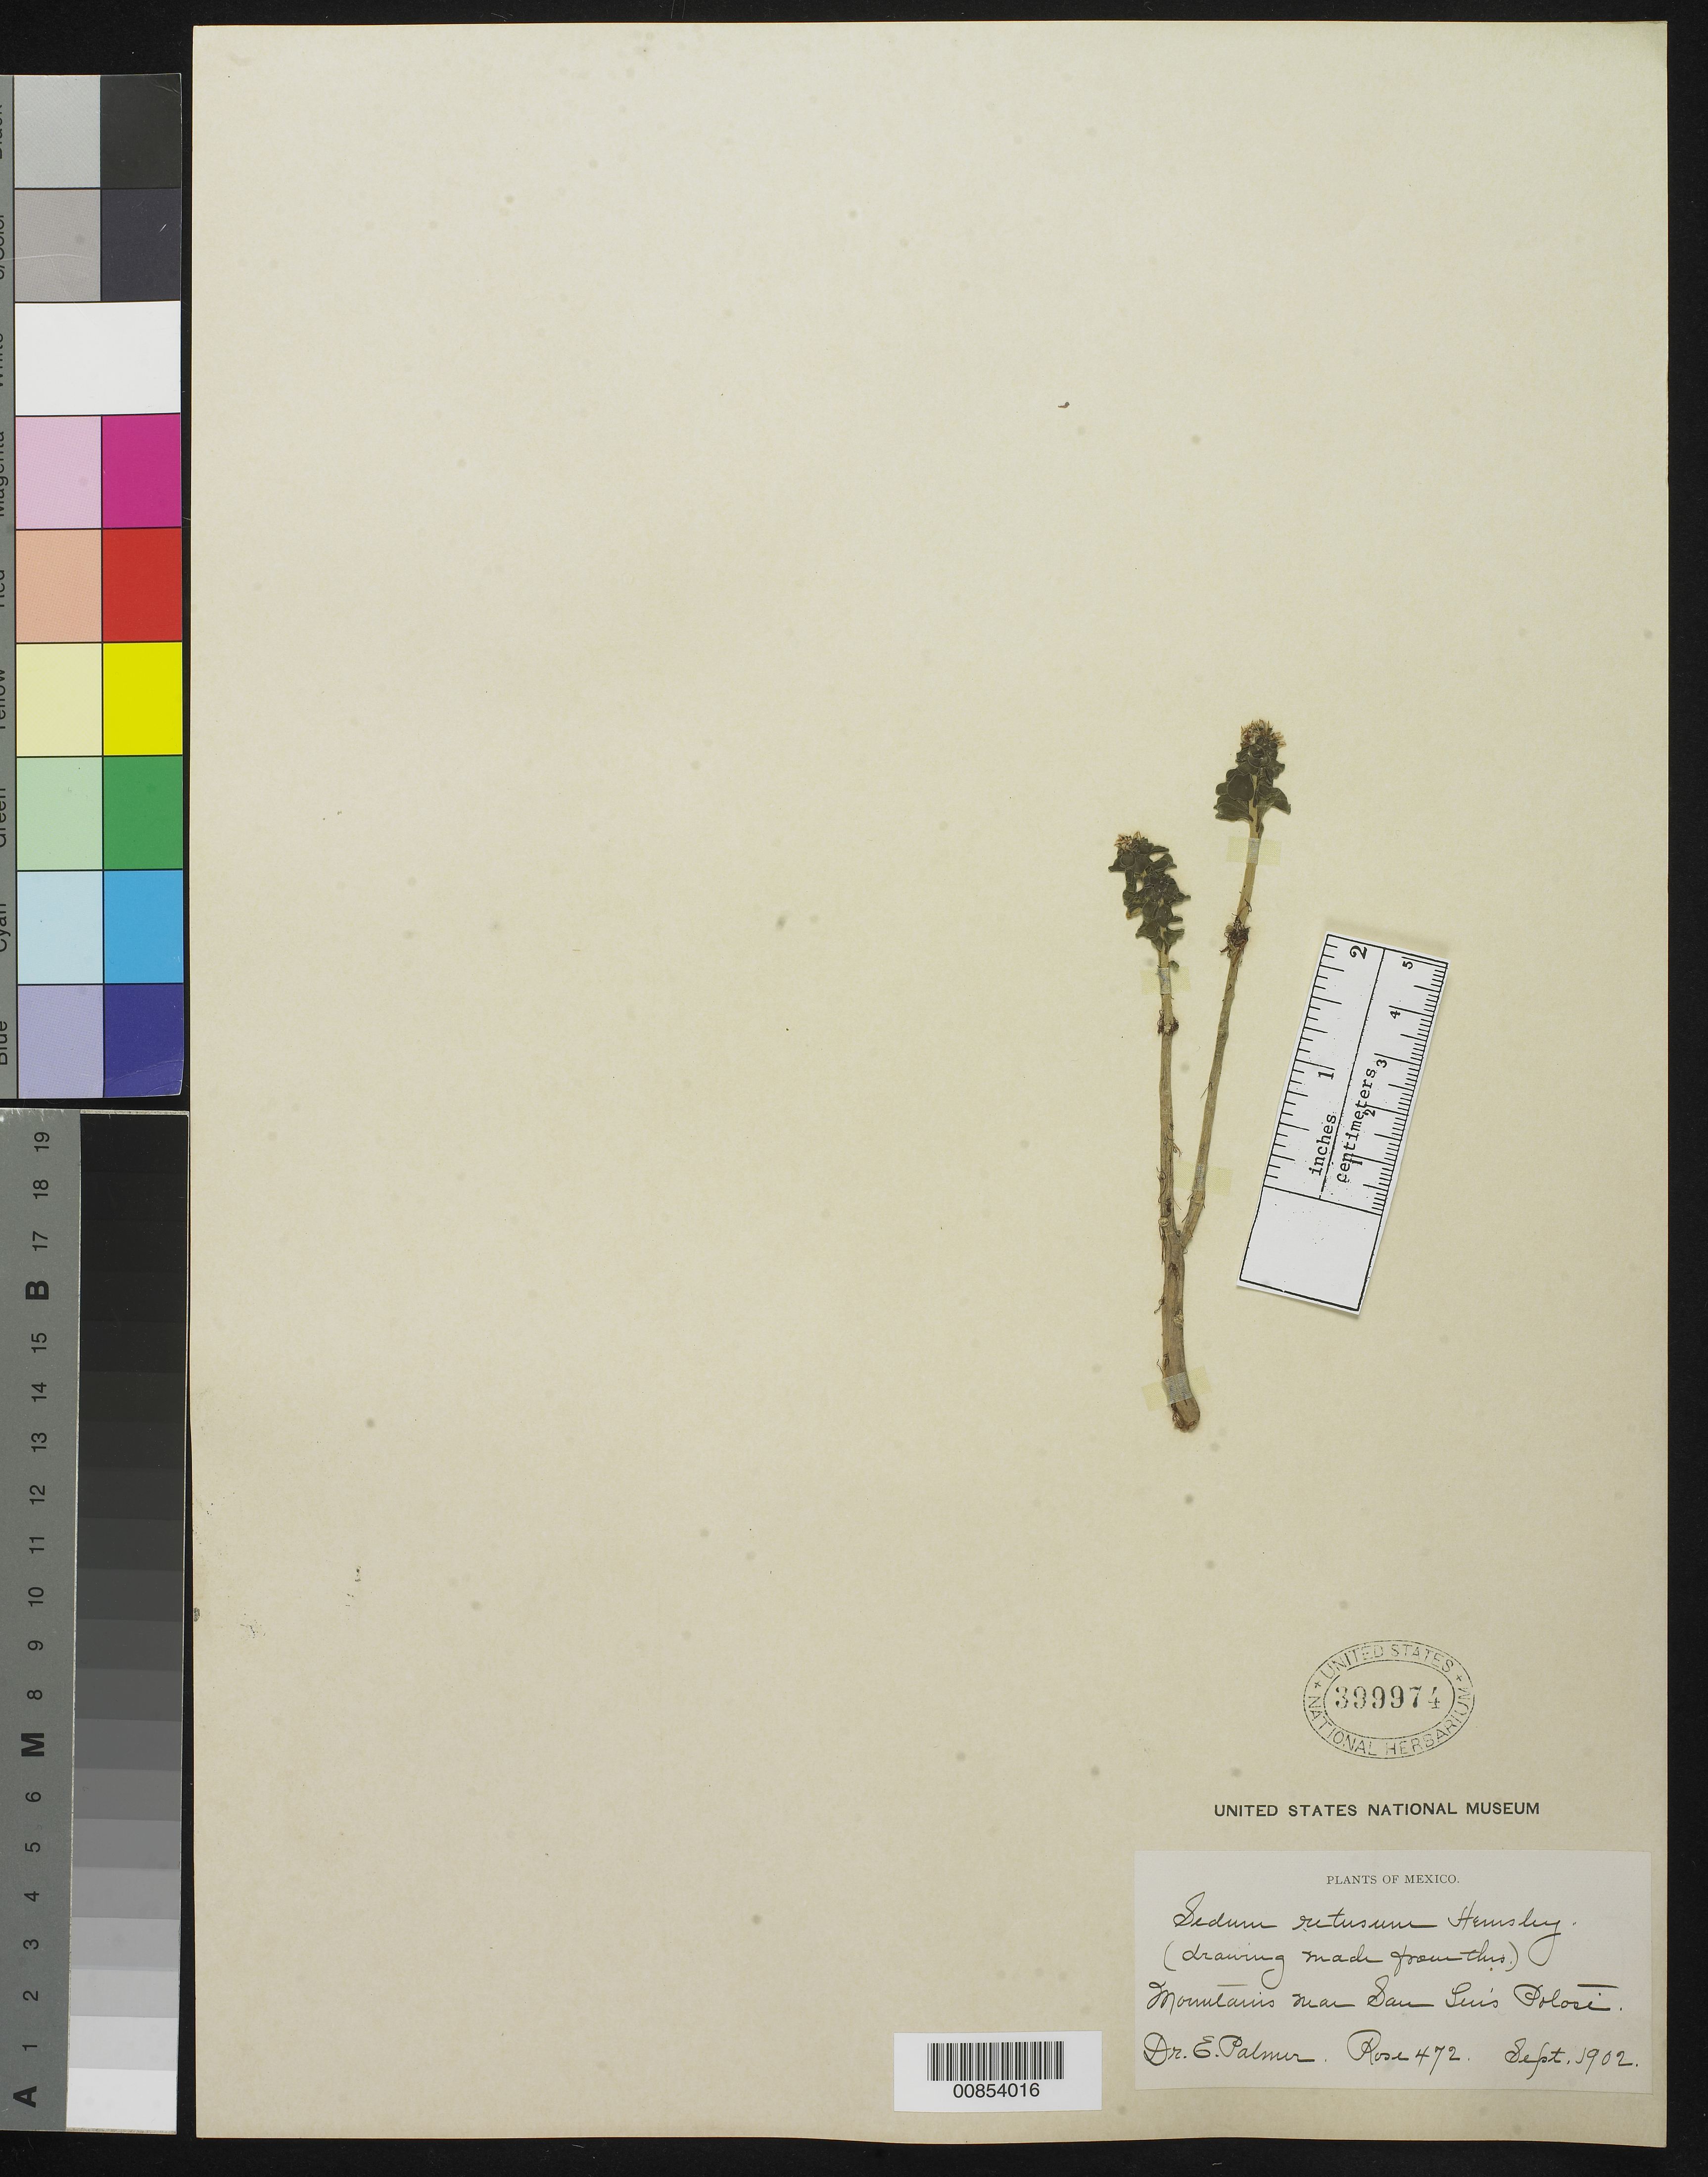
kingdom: Plantae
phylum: Tracheophyta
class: Magnoliopsida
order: Saxifragales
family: Crassulaceae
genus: Sedum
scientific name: Sedum retusum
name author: Hemsl.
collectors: E. Palmer & -- Rose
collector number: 472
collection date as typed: Sep 1902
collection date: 1902-09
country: Mexico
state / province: San Luis Potosí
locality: Mountains near San Luis Potosí.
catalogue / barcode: US 399974